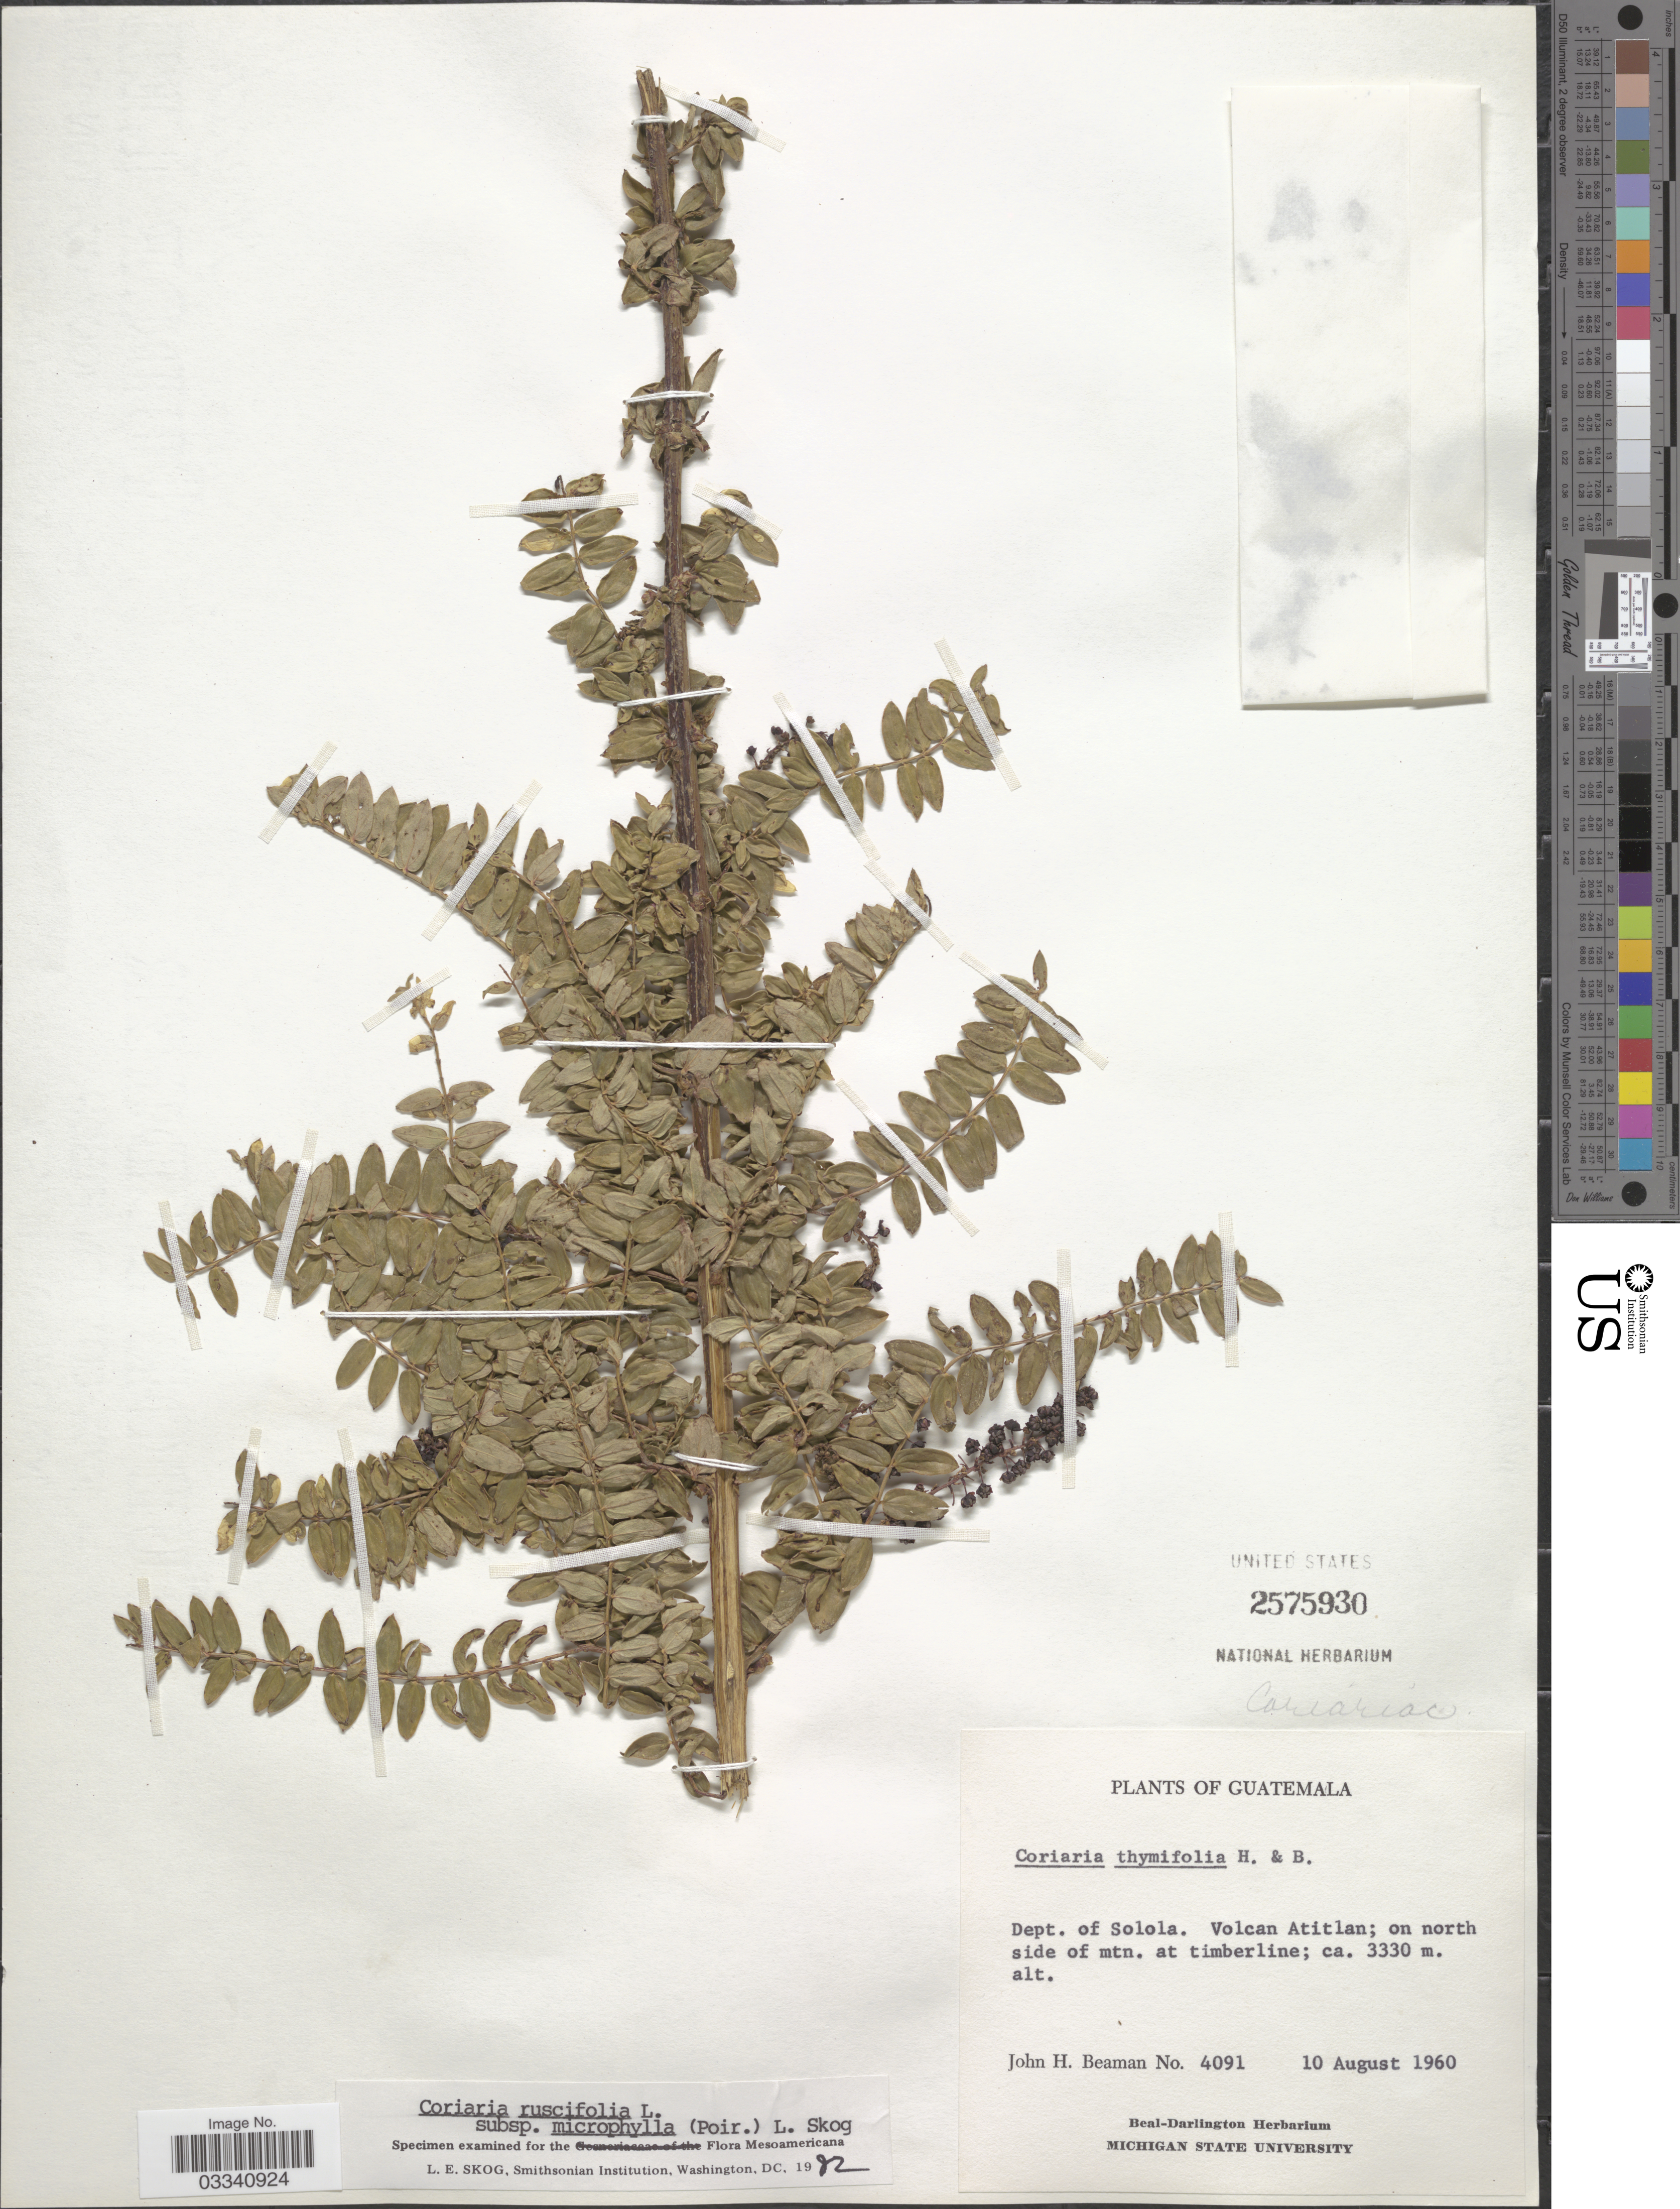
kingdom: Plantae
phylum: Tracheophyta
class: Magnoliopsida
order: Cucurbitales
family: Coriariaceae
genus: Coriaria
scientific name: Coriaria ruscifolia subsp. microphylla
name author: (Poir.) L.E. Skog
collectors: J. H. Beaman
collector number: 4091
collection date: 1960-08-10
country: Guatemala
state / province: Sololá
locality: Dept. of Solola. Volcan Atitlan; on north side of mtn. at timberline.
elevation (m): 3330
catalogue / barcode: US 2575930